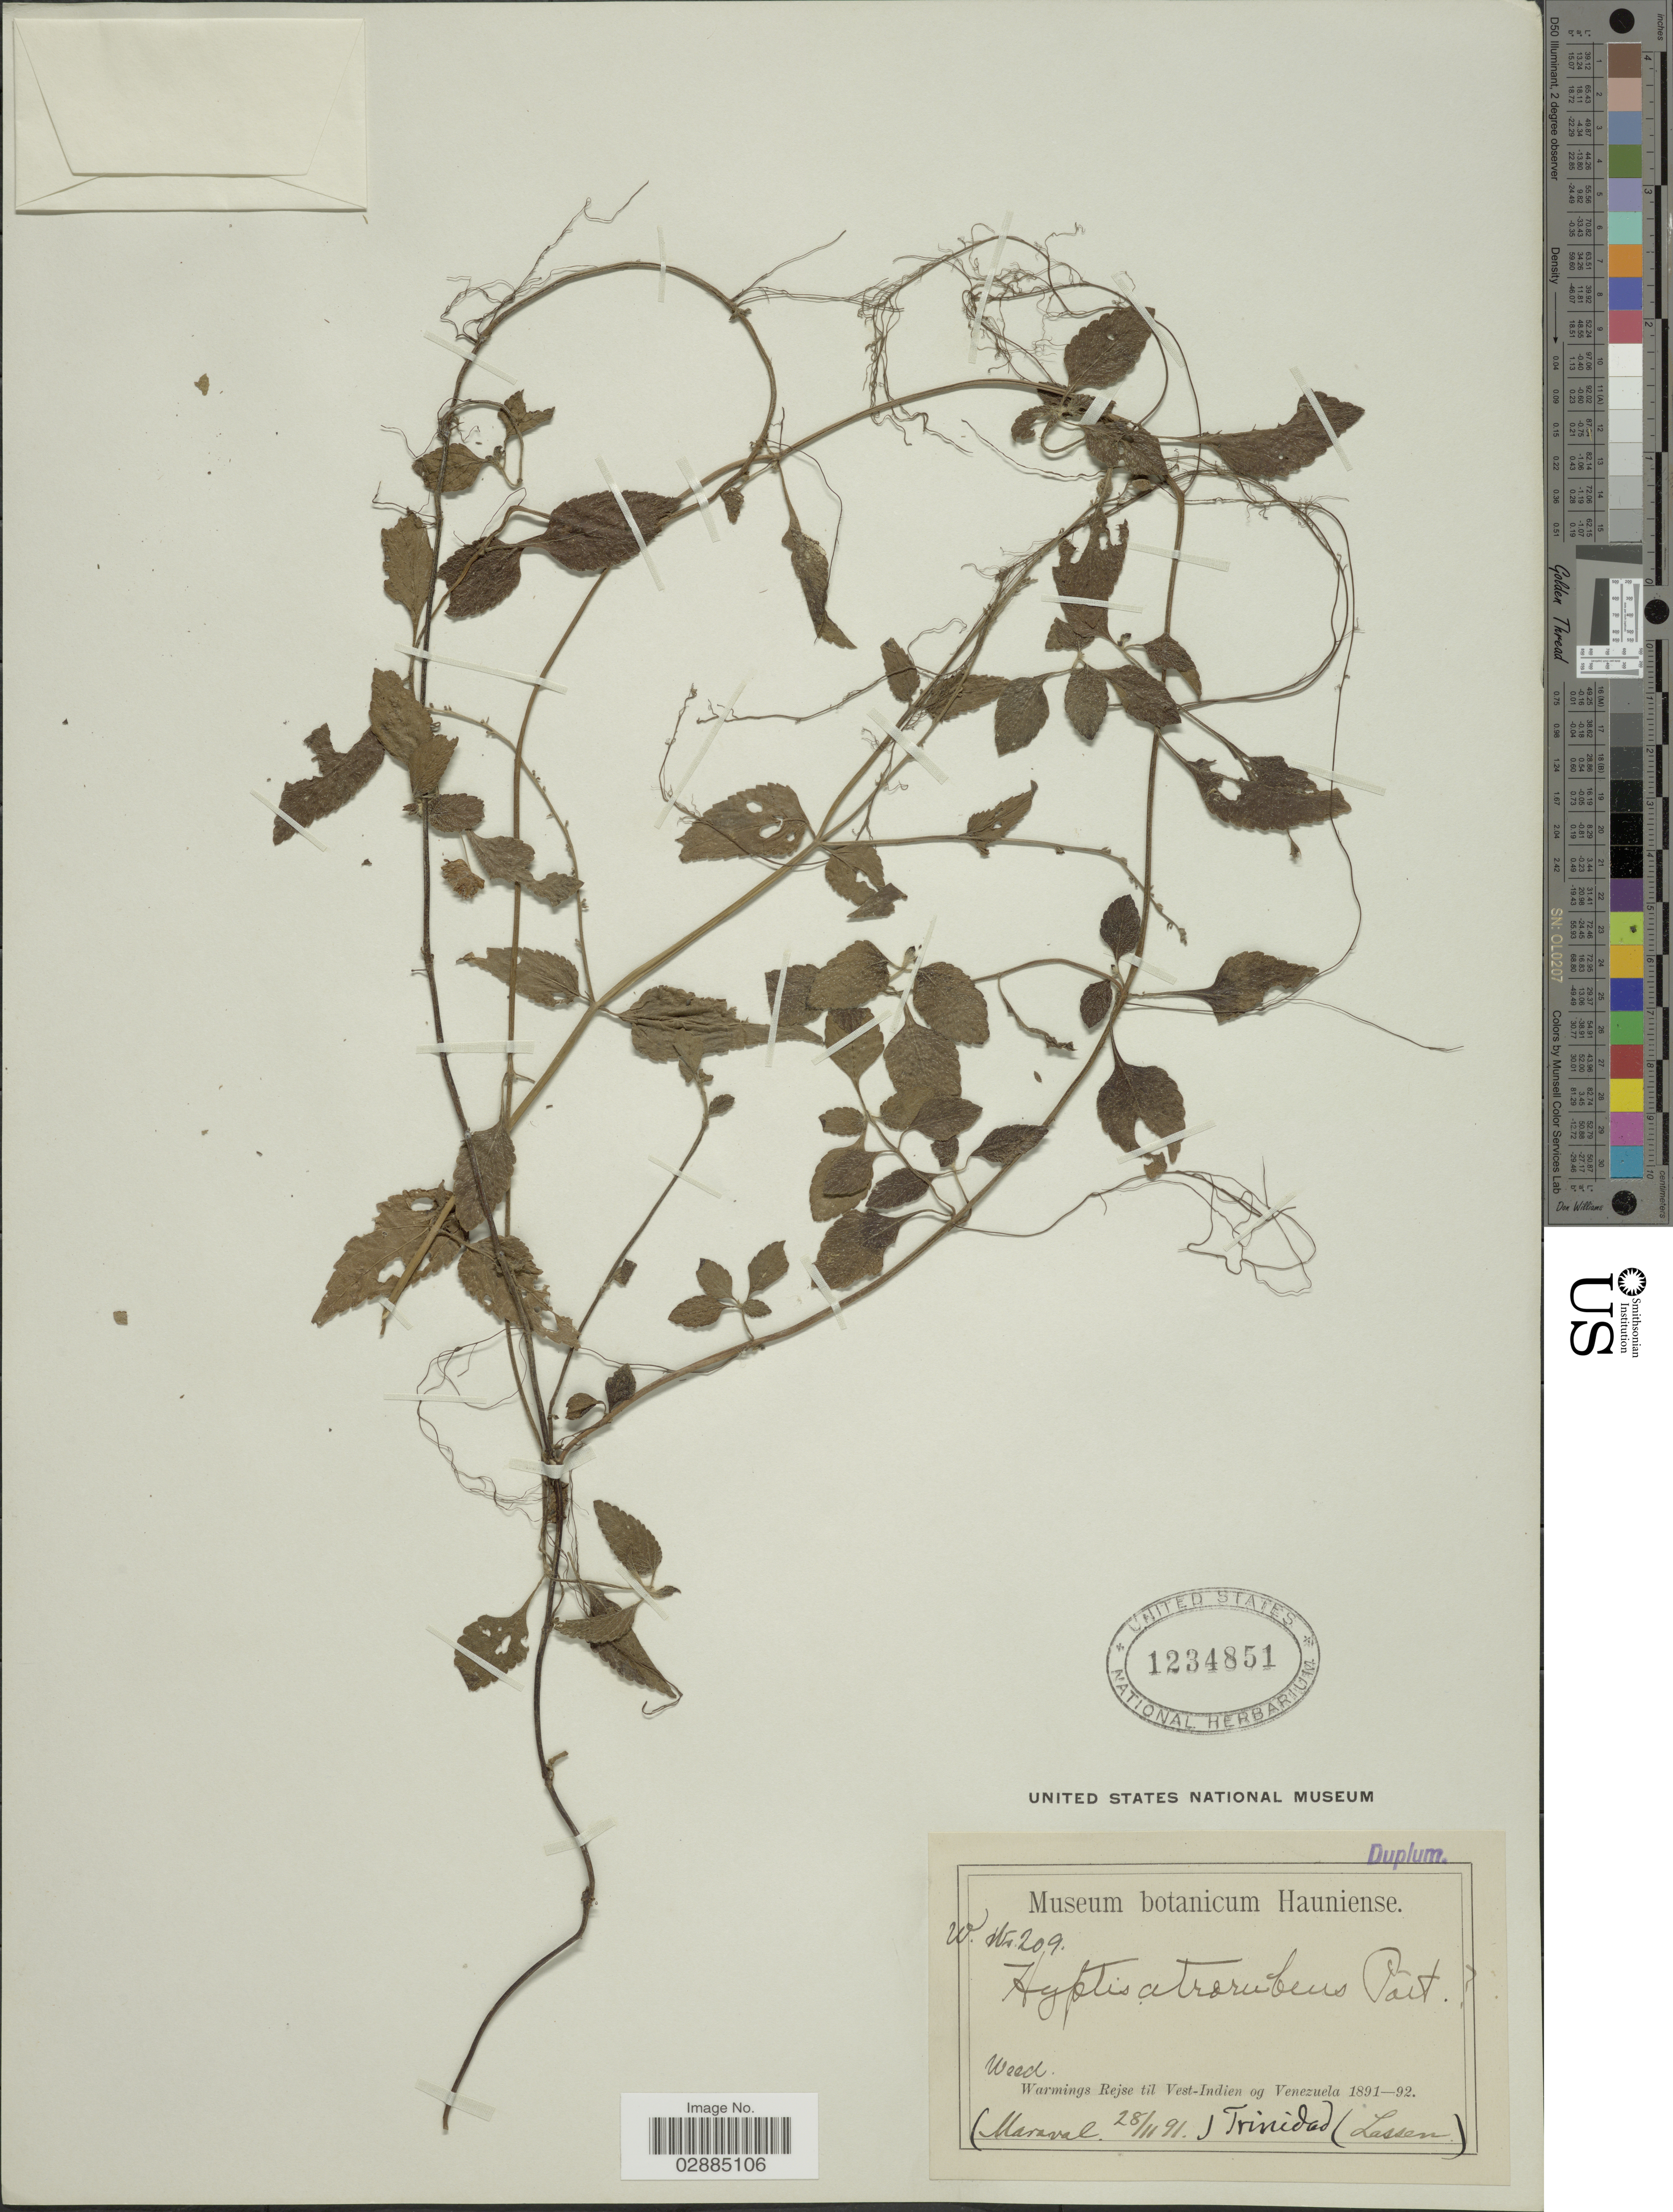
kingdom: Plantae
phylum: Tracheophyta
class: Magnoliopsida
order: Lamiales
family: Lamiaceae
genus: Hyptis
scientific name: Hyptis atrorubens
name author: Poit.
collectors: Maraval & Lassen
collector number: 209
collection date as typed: Transcribed d/m/y: 28/11/91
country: Trinidad and Tobago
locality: Warmings Rejse til Vest-Indien og Venezuela, Trinidad.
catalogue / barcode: US 1234851